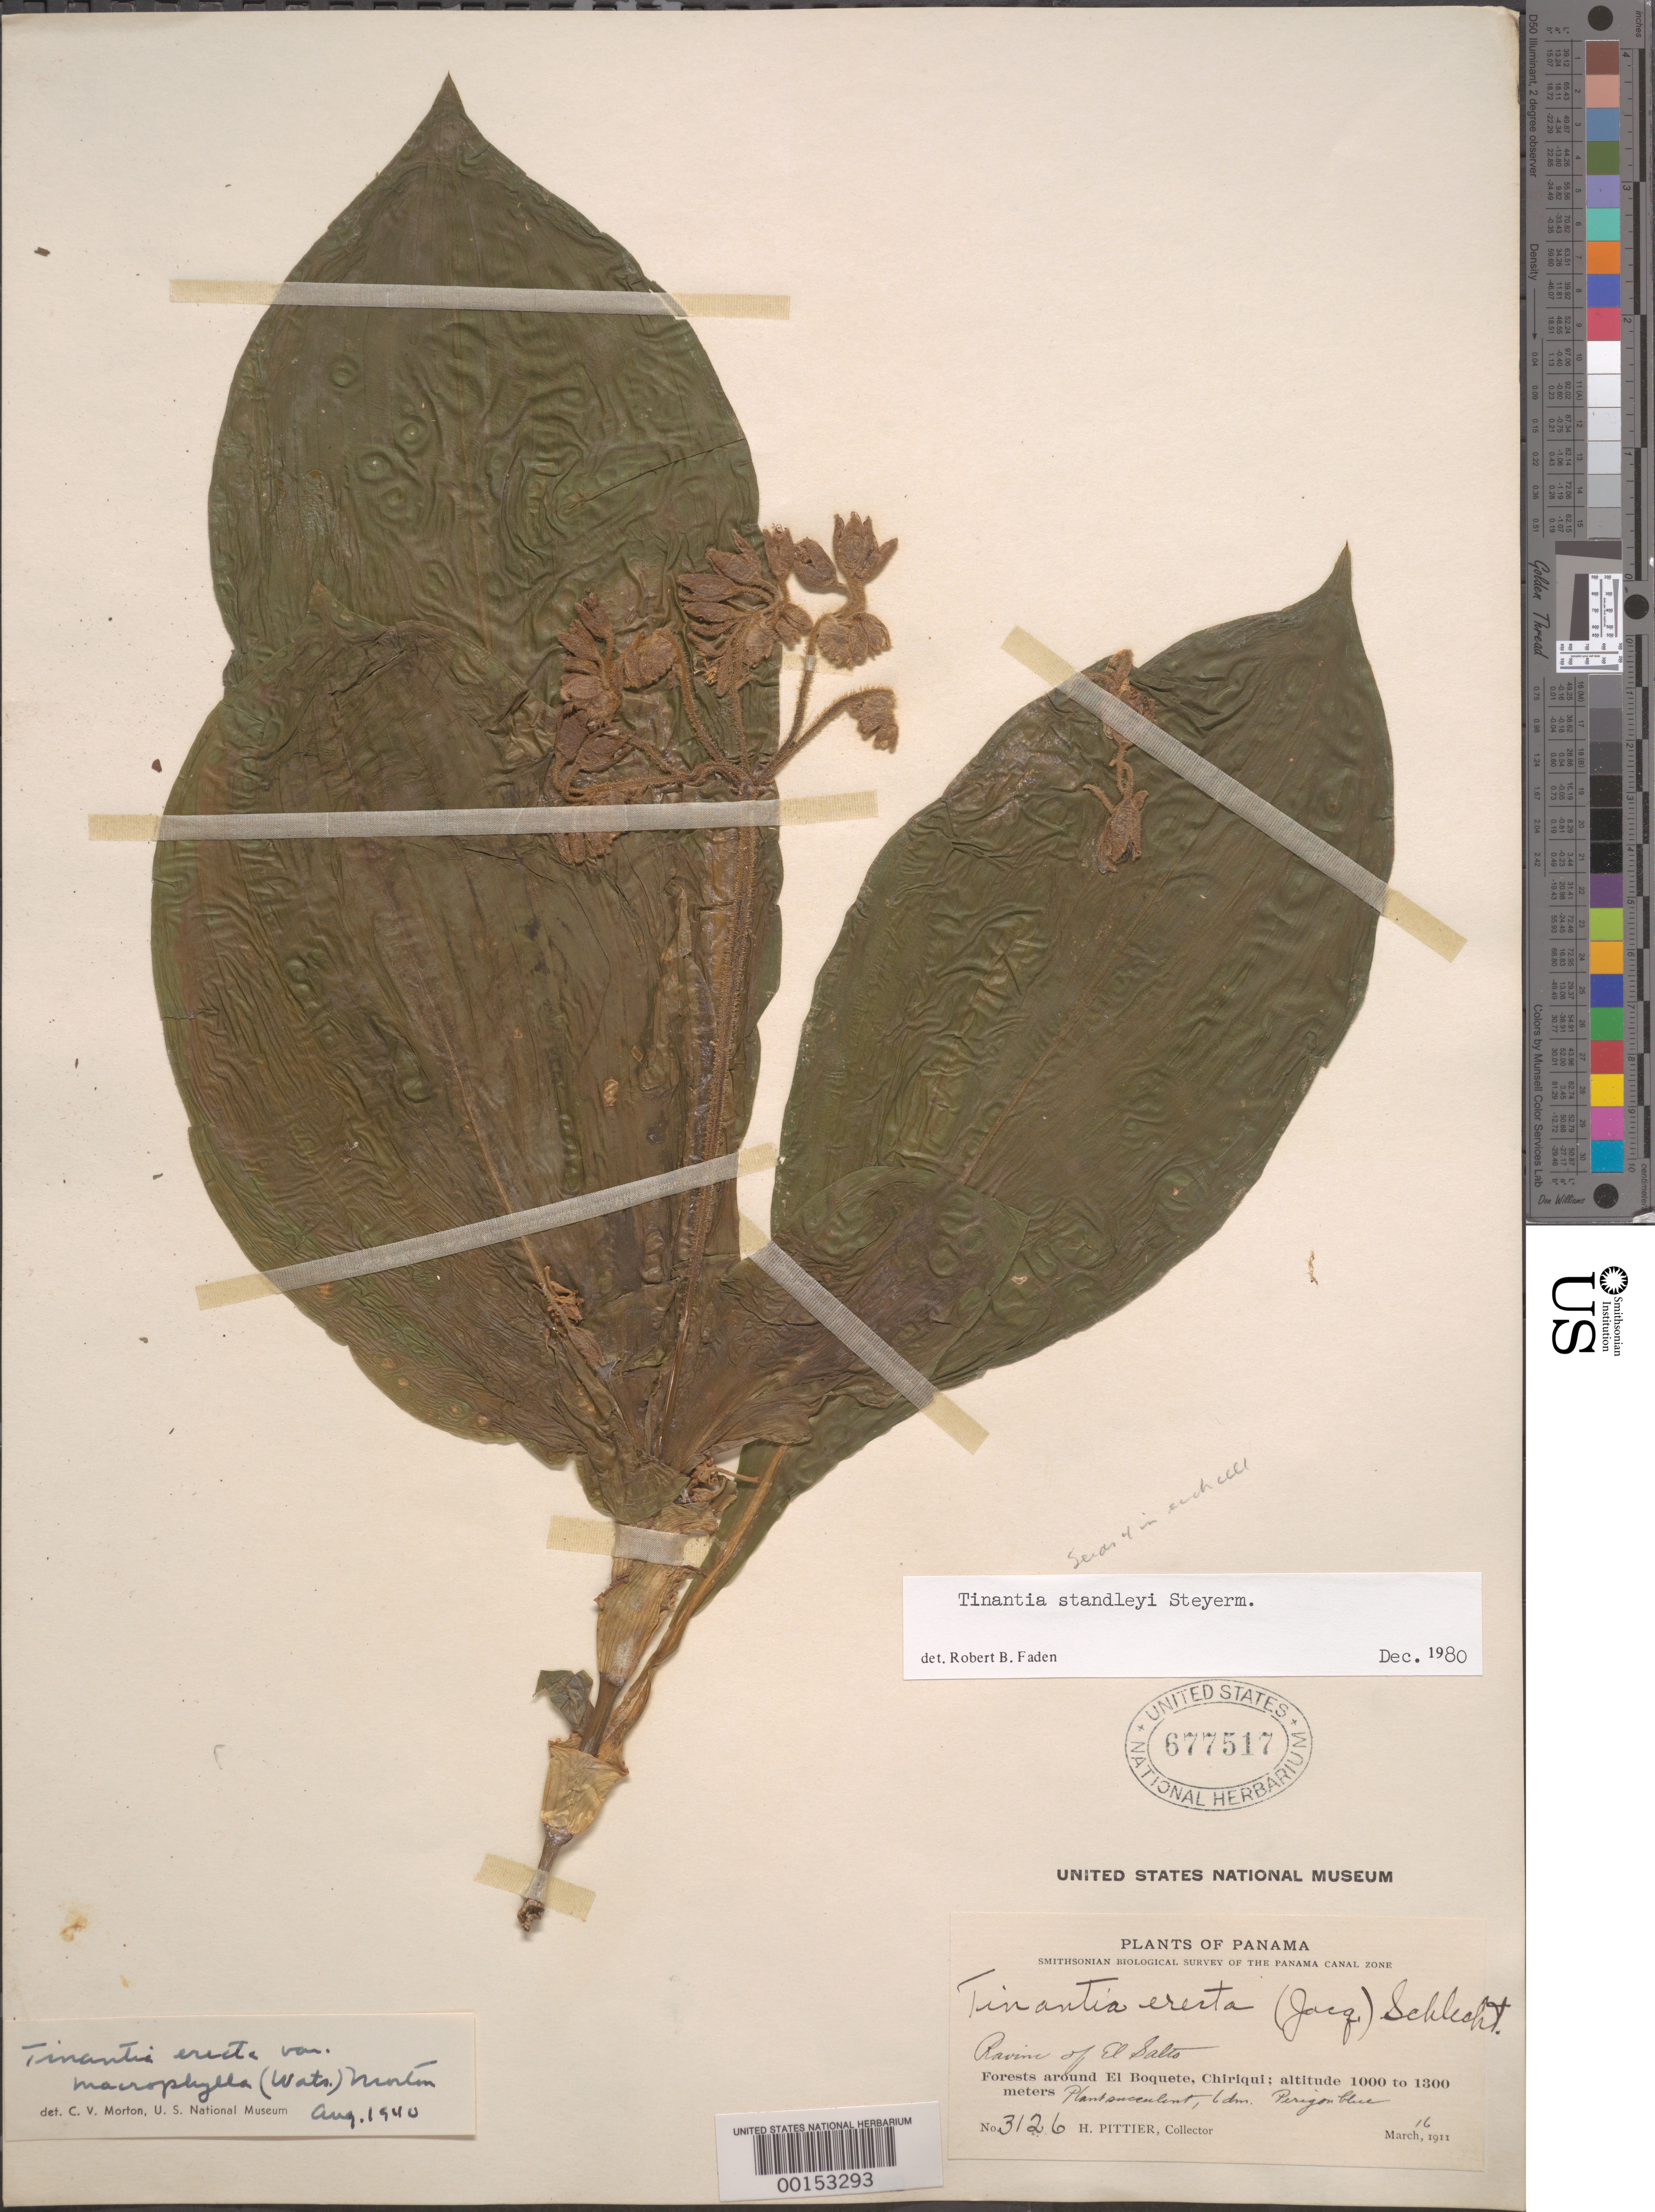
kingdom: Plantae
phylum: Tracheophyta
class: Liliopsida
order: Commelinales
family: Commelinaceae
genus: Tinantia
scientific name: Tinantia standleyi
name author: Steyerm.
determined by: Faden, Robert B., (US), Smithsonian Institution - National Museum of Natural History (UNITED STATES)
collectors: H. F. Pittier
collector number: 3126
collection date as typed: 16 Mar 1911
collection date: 1911-03-16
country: Panama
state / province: Chiriquí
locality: El Boquete; el Salto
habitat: Ravine in forest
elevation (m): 1000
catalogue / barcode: US 677517